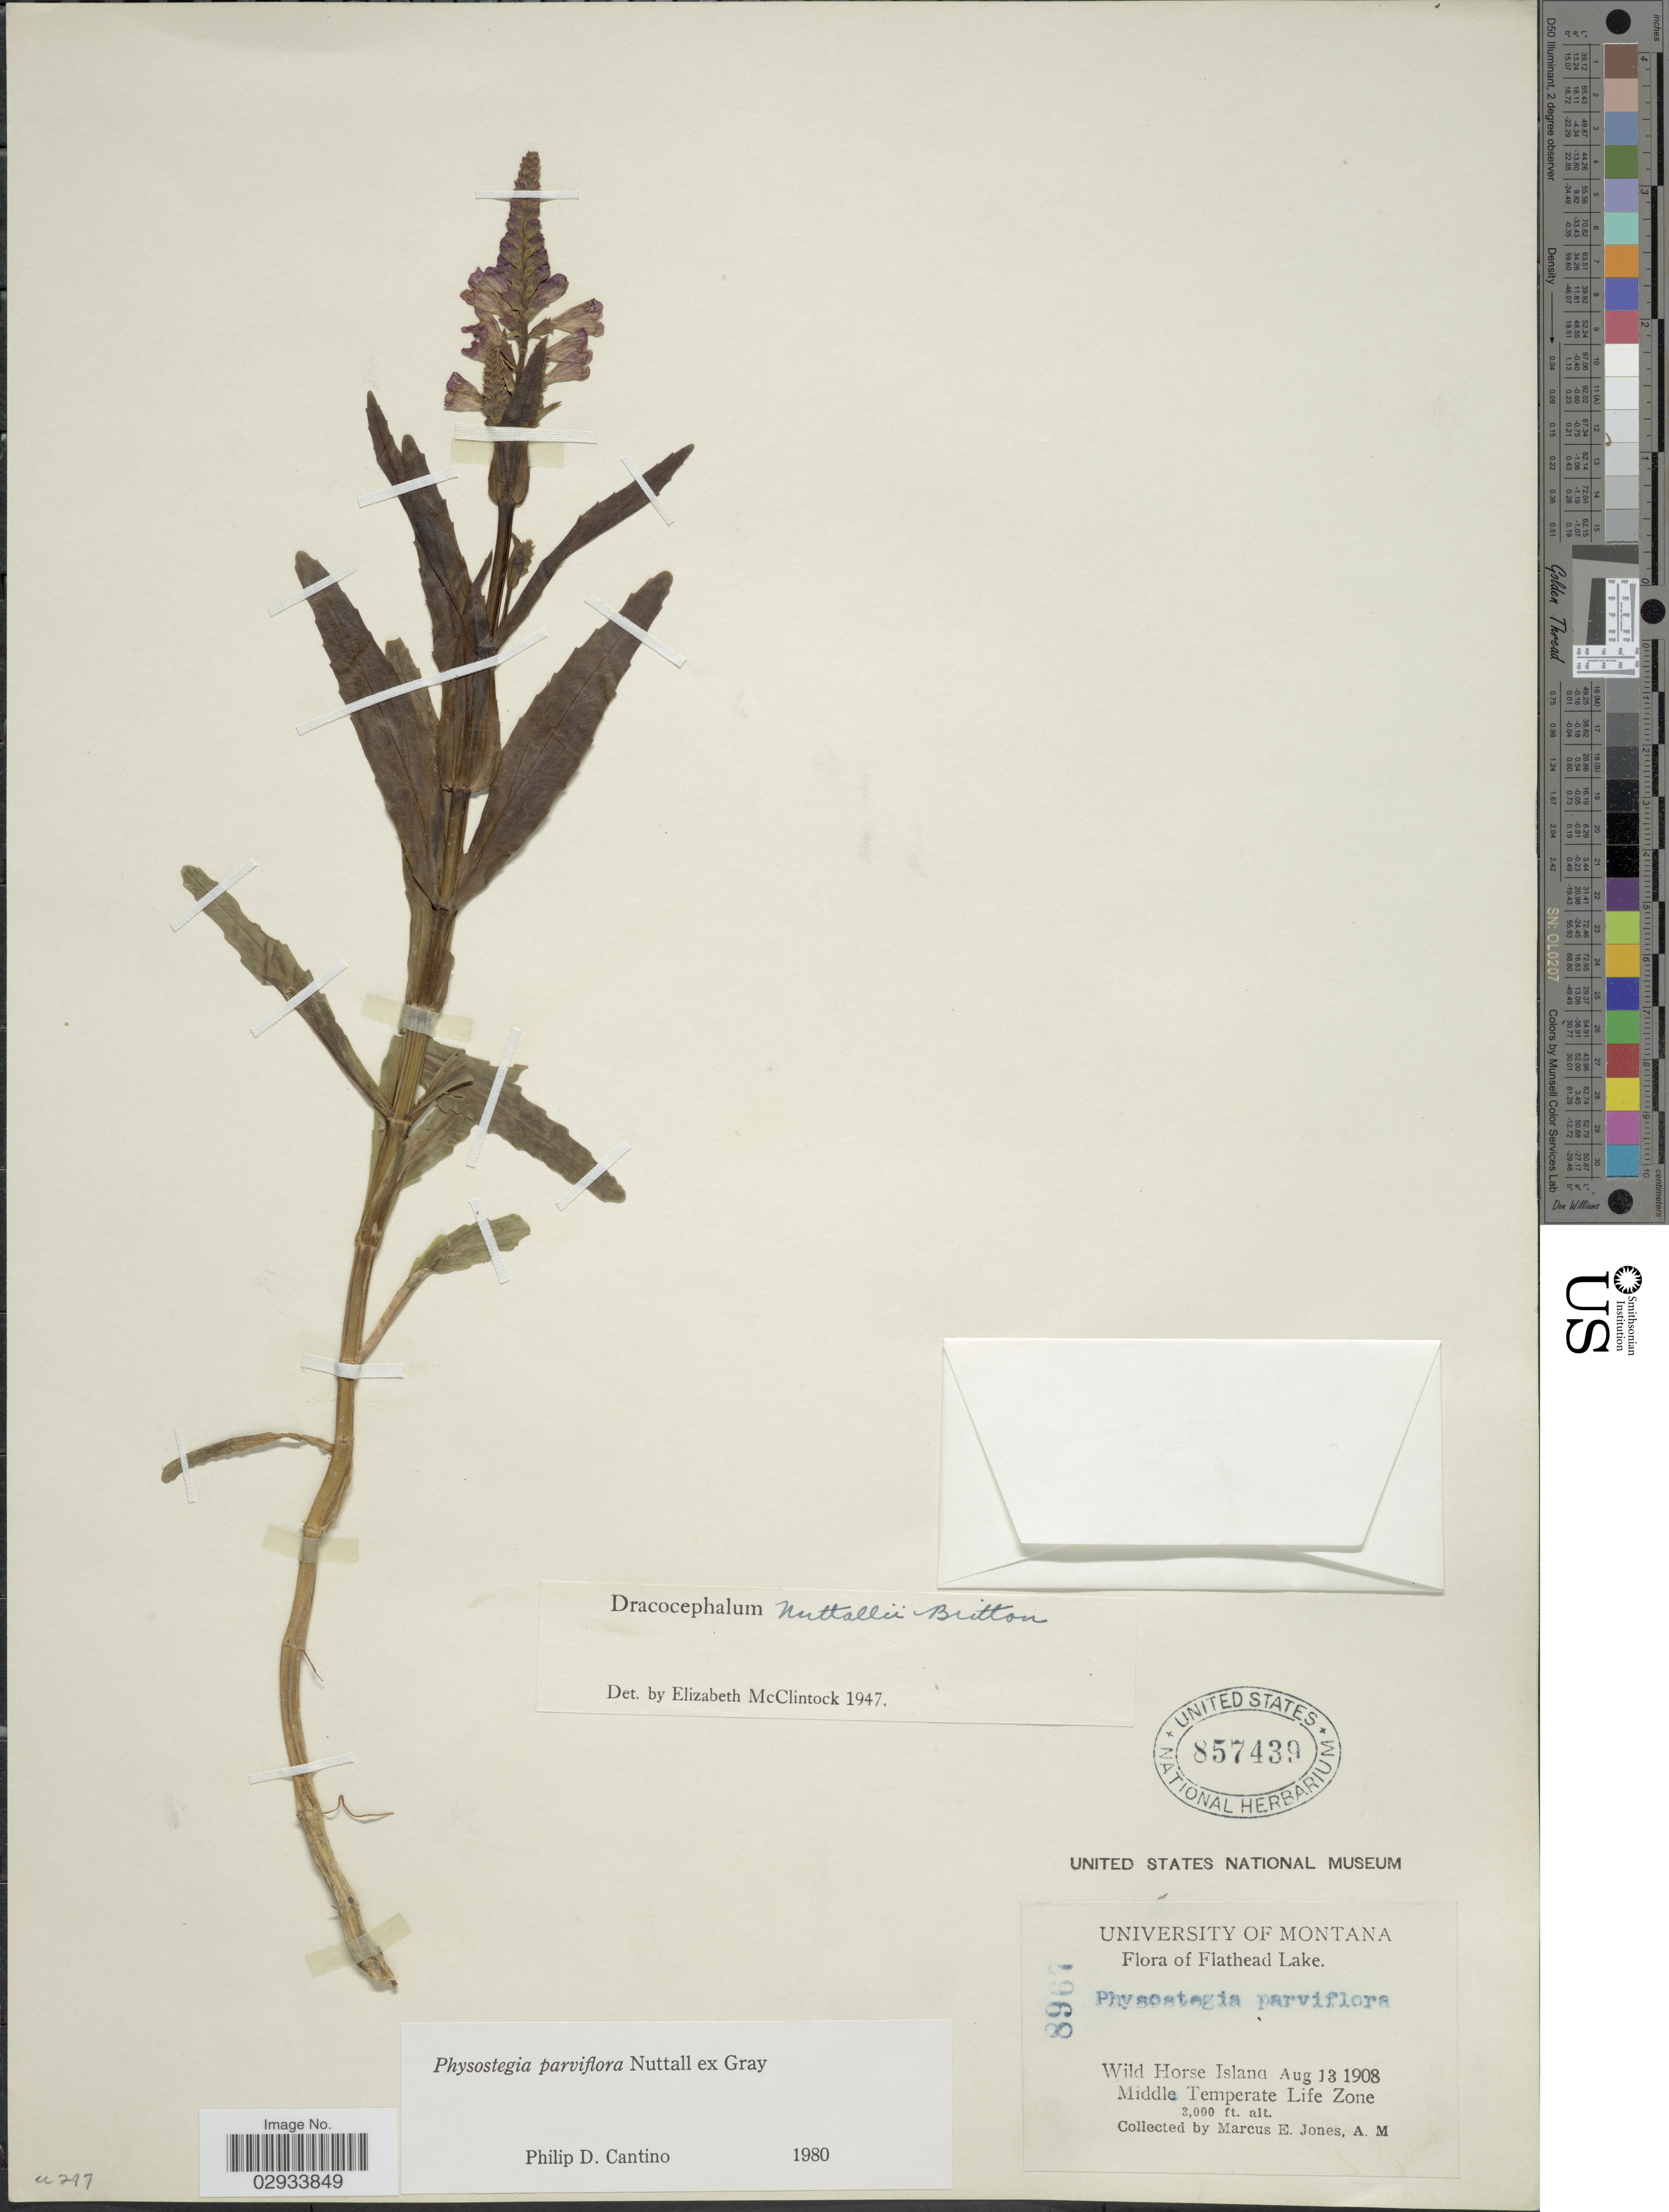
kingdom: Plantae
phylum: Tracheophyta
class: Magnoliopsida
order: Lamiales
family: Lamiaceae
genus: Physostegia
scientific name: Physostegia parviflora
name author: Nutt. ex A. Gray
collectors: M. E. Jones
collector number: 8967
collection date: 1908-08-13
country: United States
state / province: Montana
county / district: Lake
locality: Flathead Lake, Wild Horse Island, Middle Temperate Life Zone.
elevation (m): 914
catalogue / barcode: US 857439